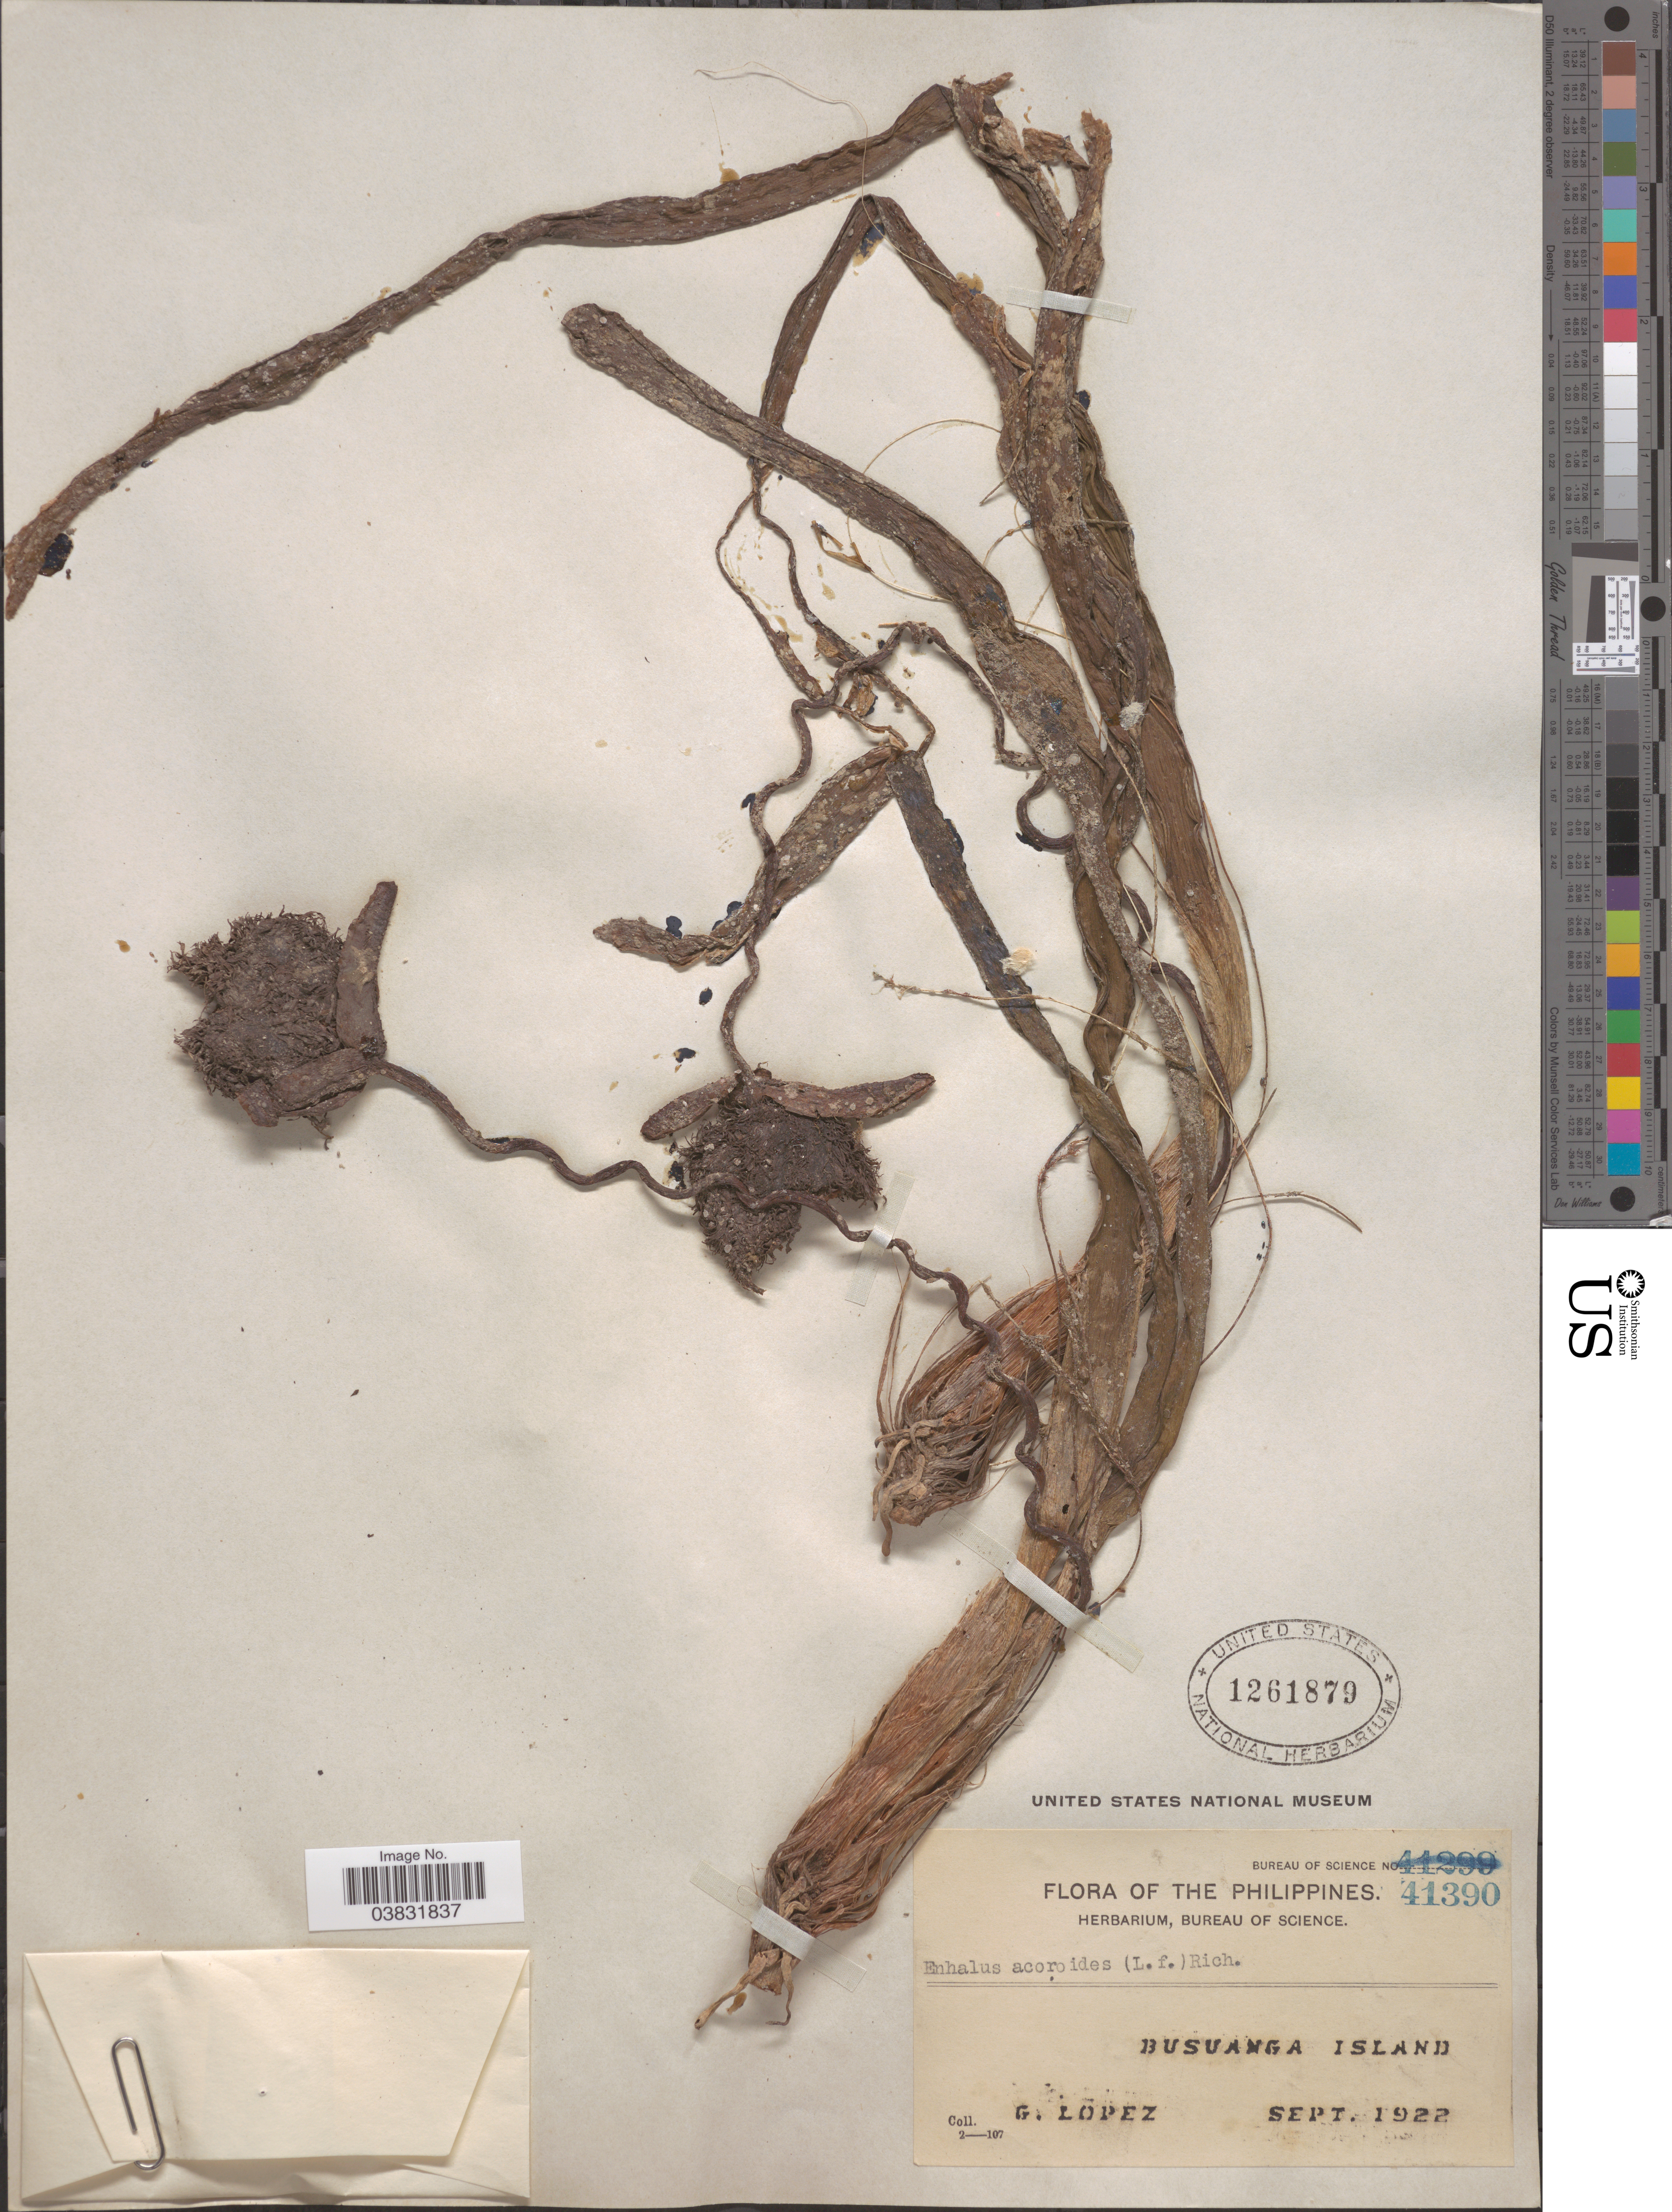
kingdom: Plantae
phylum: Tracheophyta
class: Liliopsida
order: Alismatales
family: Hydrocharitaceae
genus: Enhalus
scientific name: Enhalus acoroides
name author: (L. f.) Royle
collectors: G. Lopéz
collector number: Bureau of Science 41390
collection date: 1922-09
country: Philippines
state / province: Mimaropa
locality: Busuanga Island.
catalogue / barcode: US 1261879